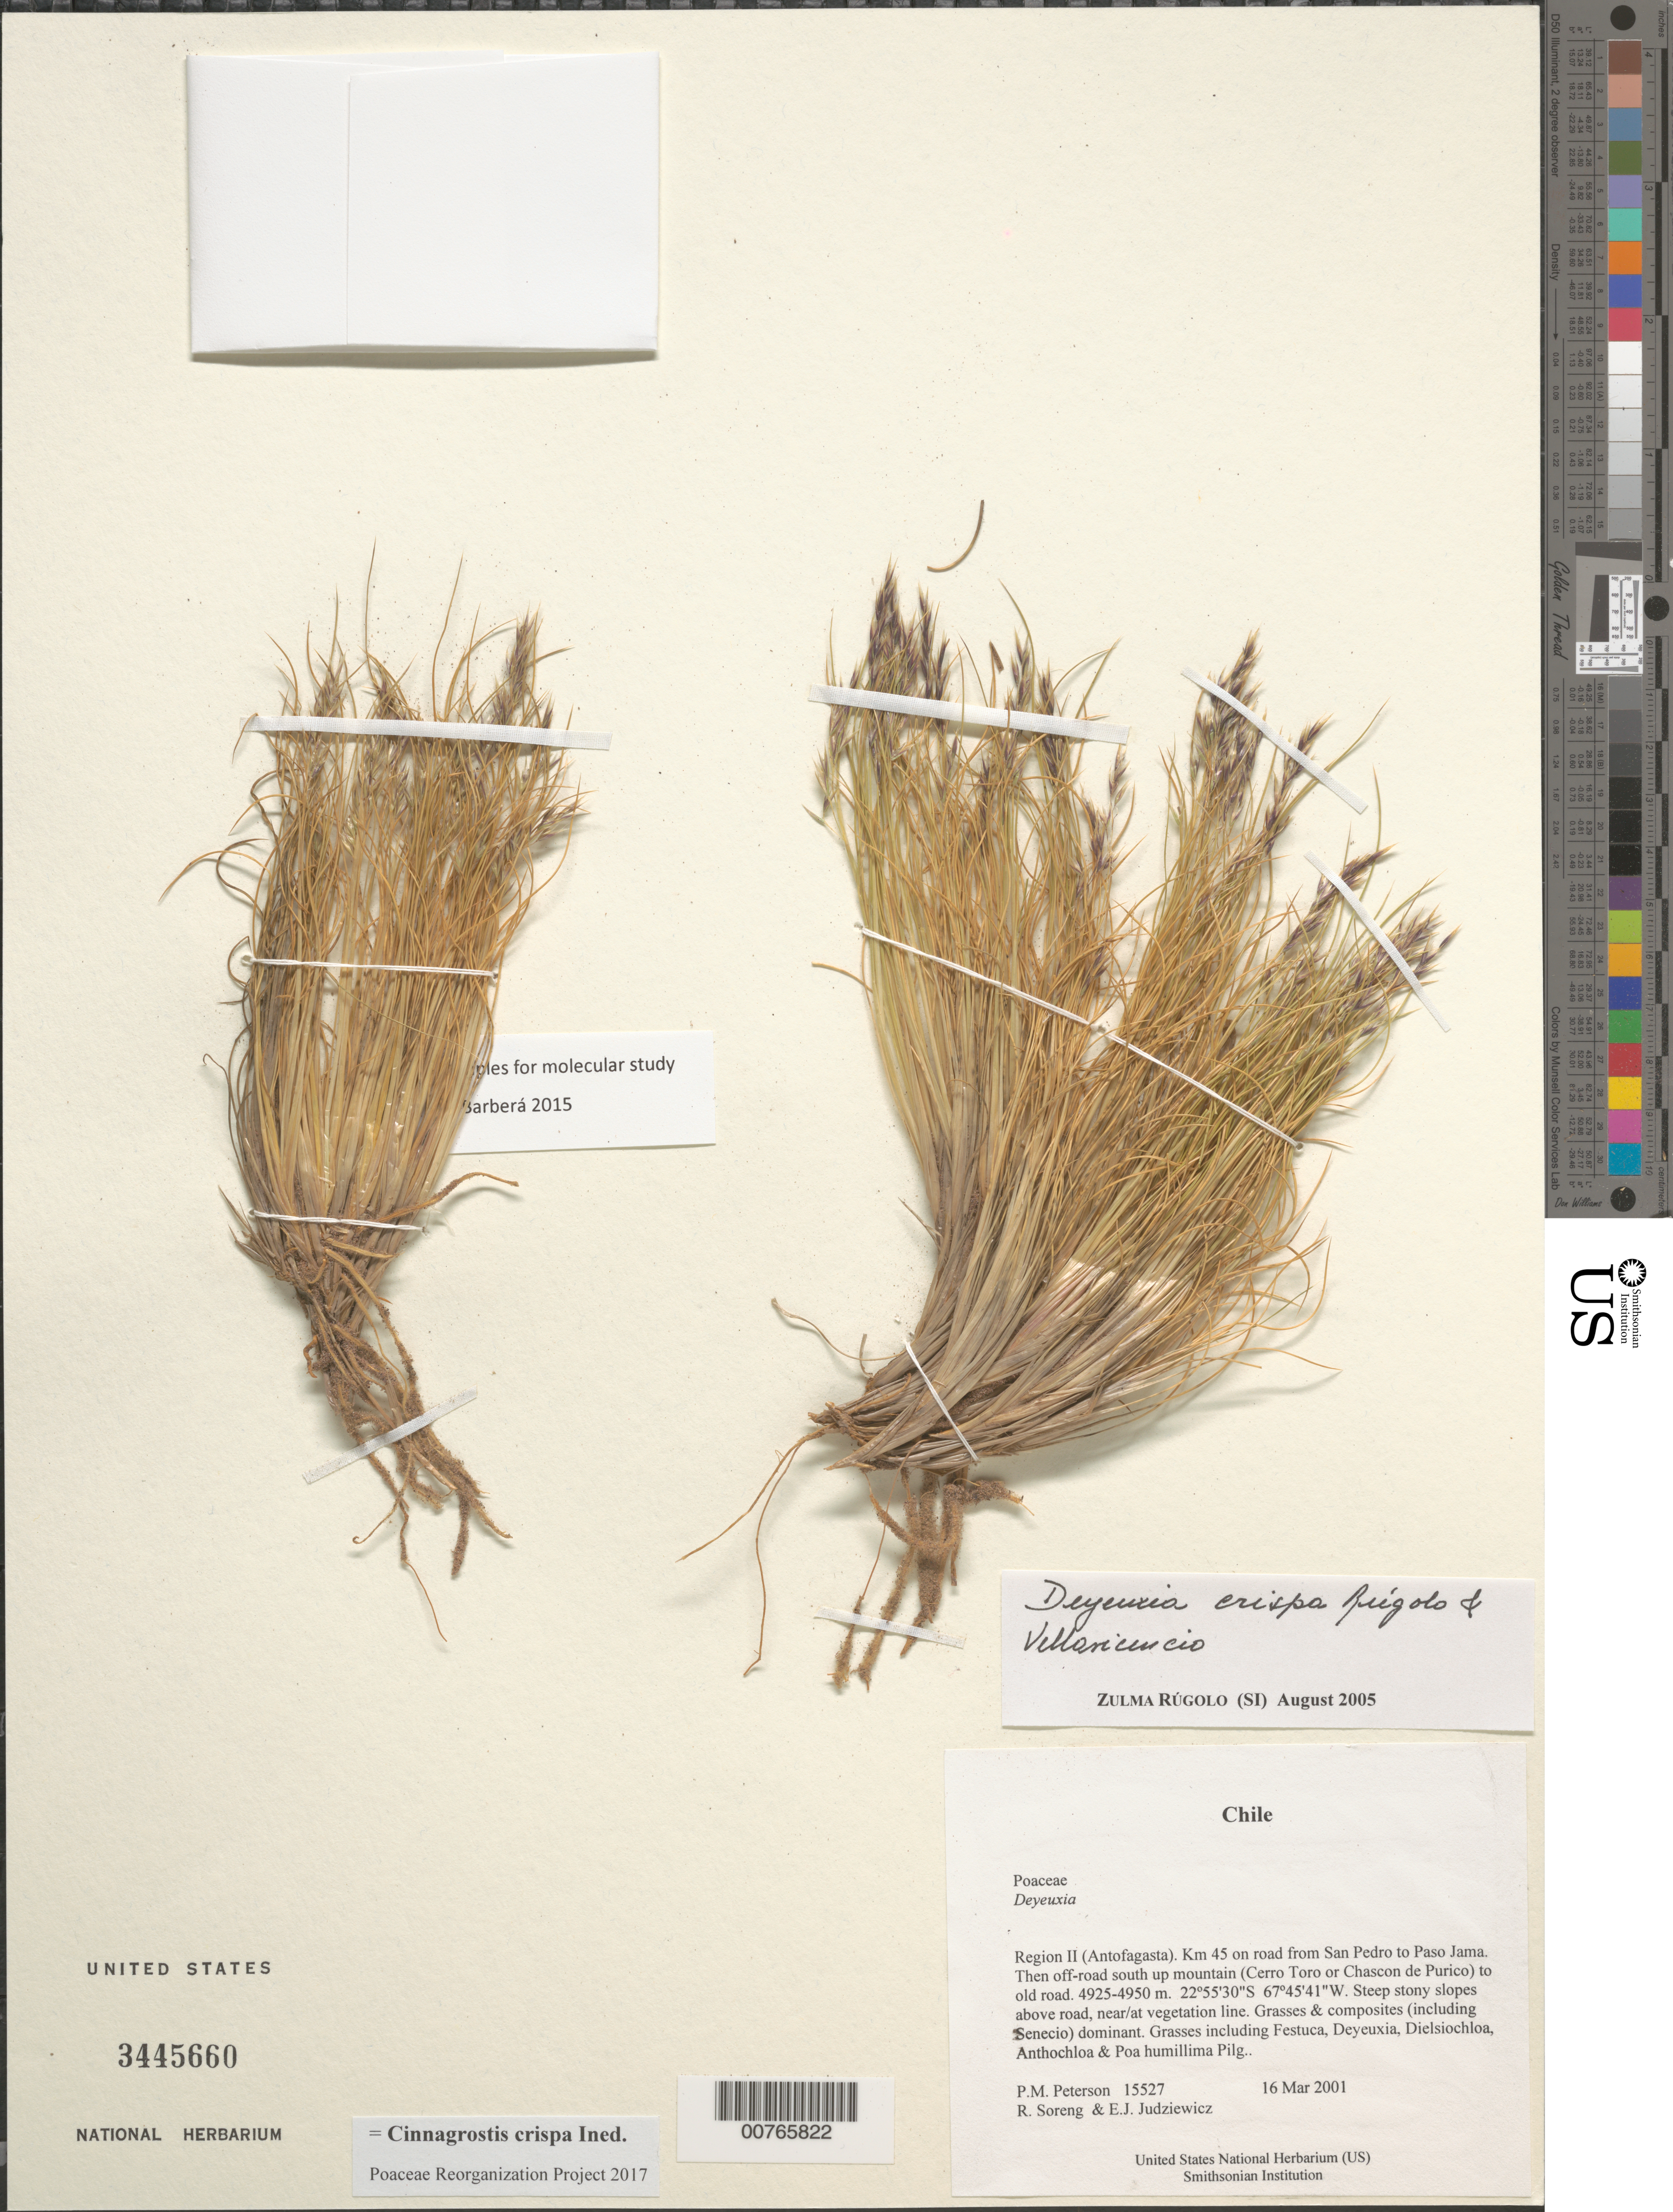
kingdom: Plantae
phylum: Tracheophyta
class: Liliopsida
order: Poales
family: Poaceae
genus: Cinnagrostis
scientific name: Cinnagrostis crispa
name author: (Rúgolo & Villav.) P.M. Peterson et al.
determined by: Poaceae Reorganization Project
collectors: P. M. Peterson, R. J. Soreng & E. J. Judziewicz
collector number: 15527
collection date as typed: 16 Mar 2001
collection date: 2001-03-16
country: Chile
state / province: Antofagasta (II)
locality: Km 45 on road from San Pedro to Paso Jama. Then off-road south up mountain (Cerro Toro or Chascon de Purico) to old road.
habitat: Steep stony slopes above road, near/at vegetation line.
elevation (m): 4925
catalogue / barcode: US 3445660